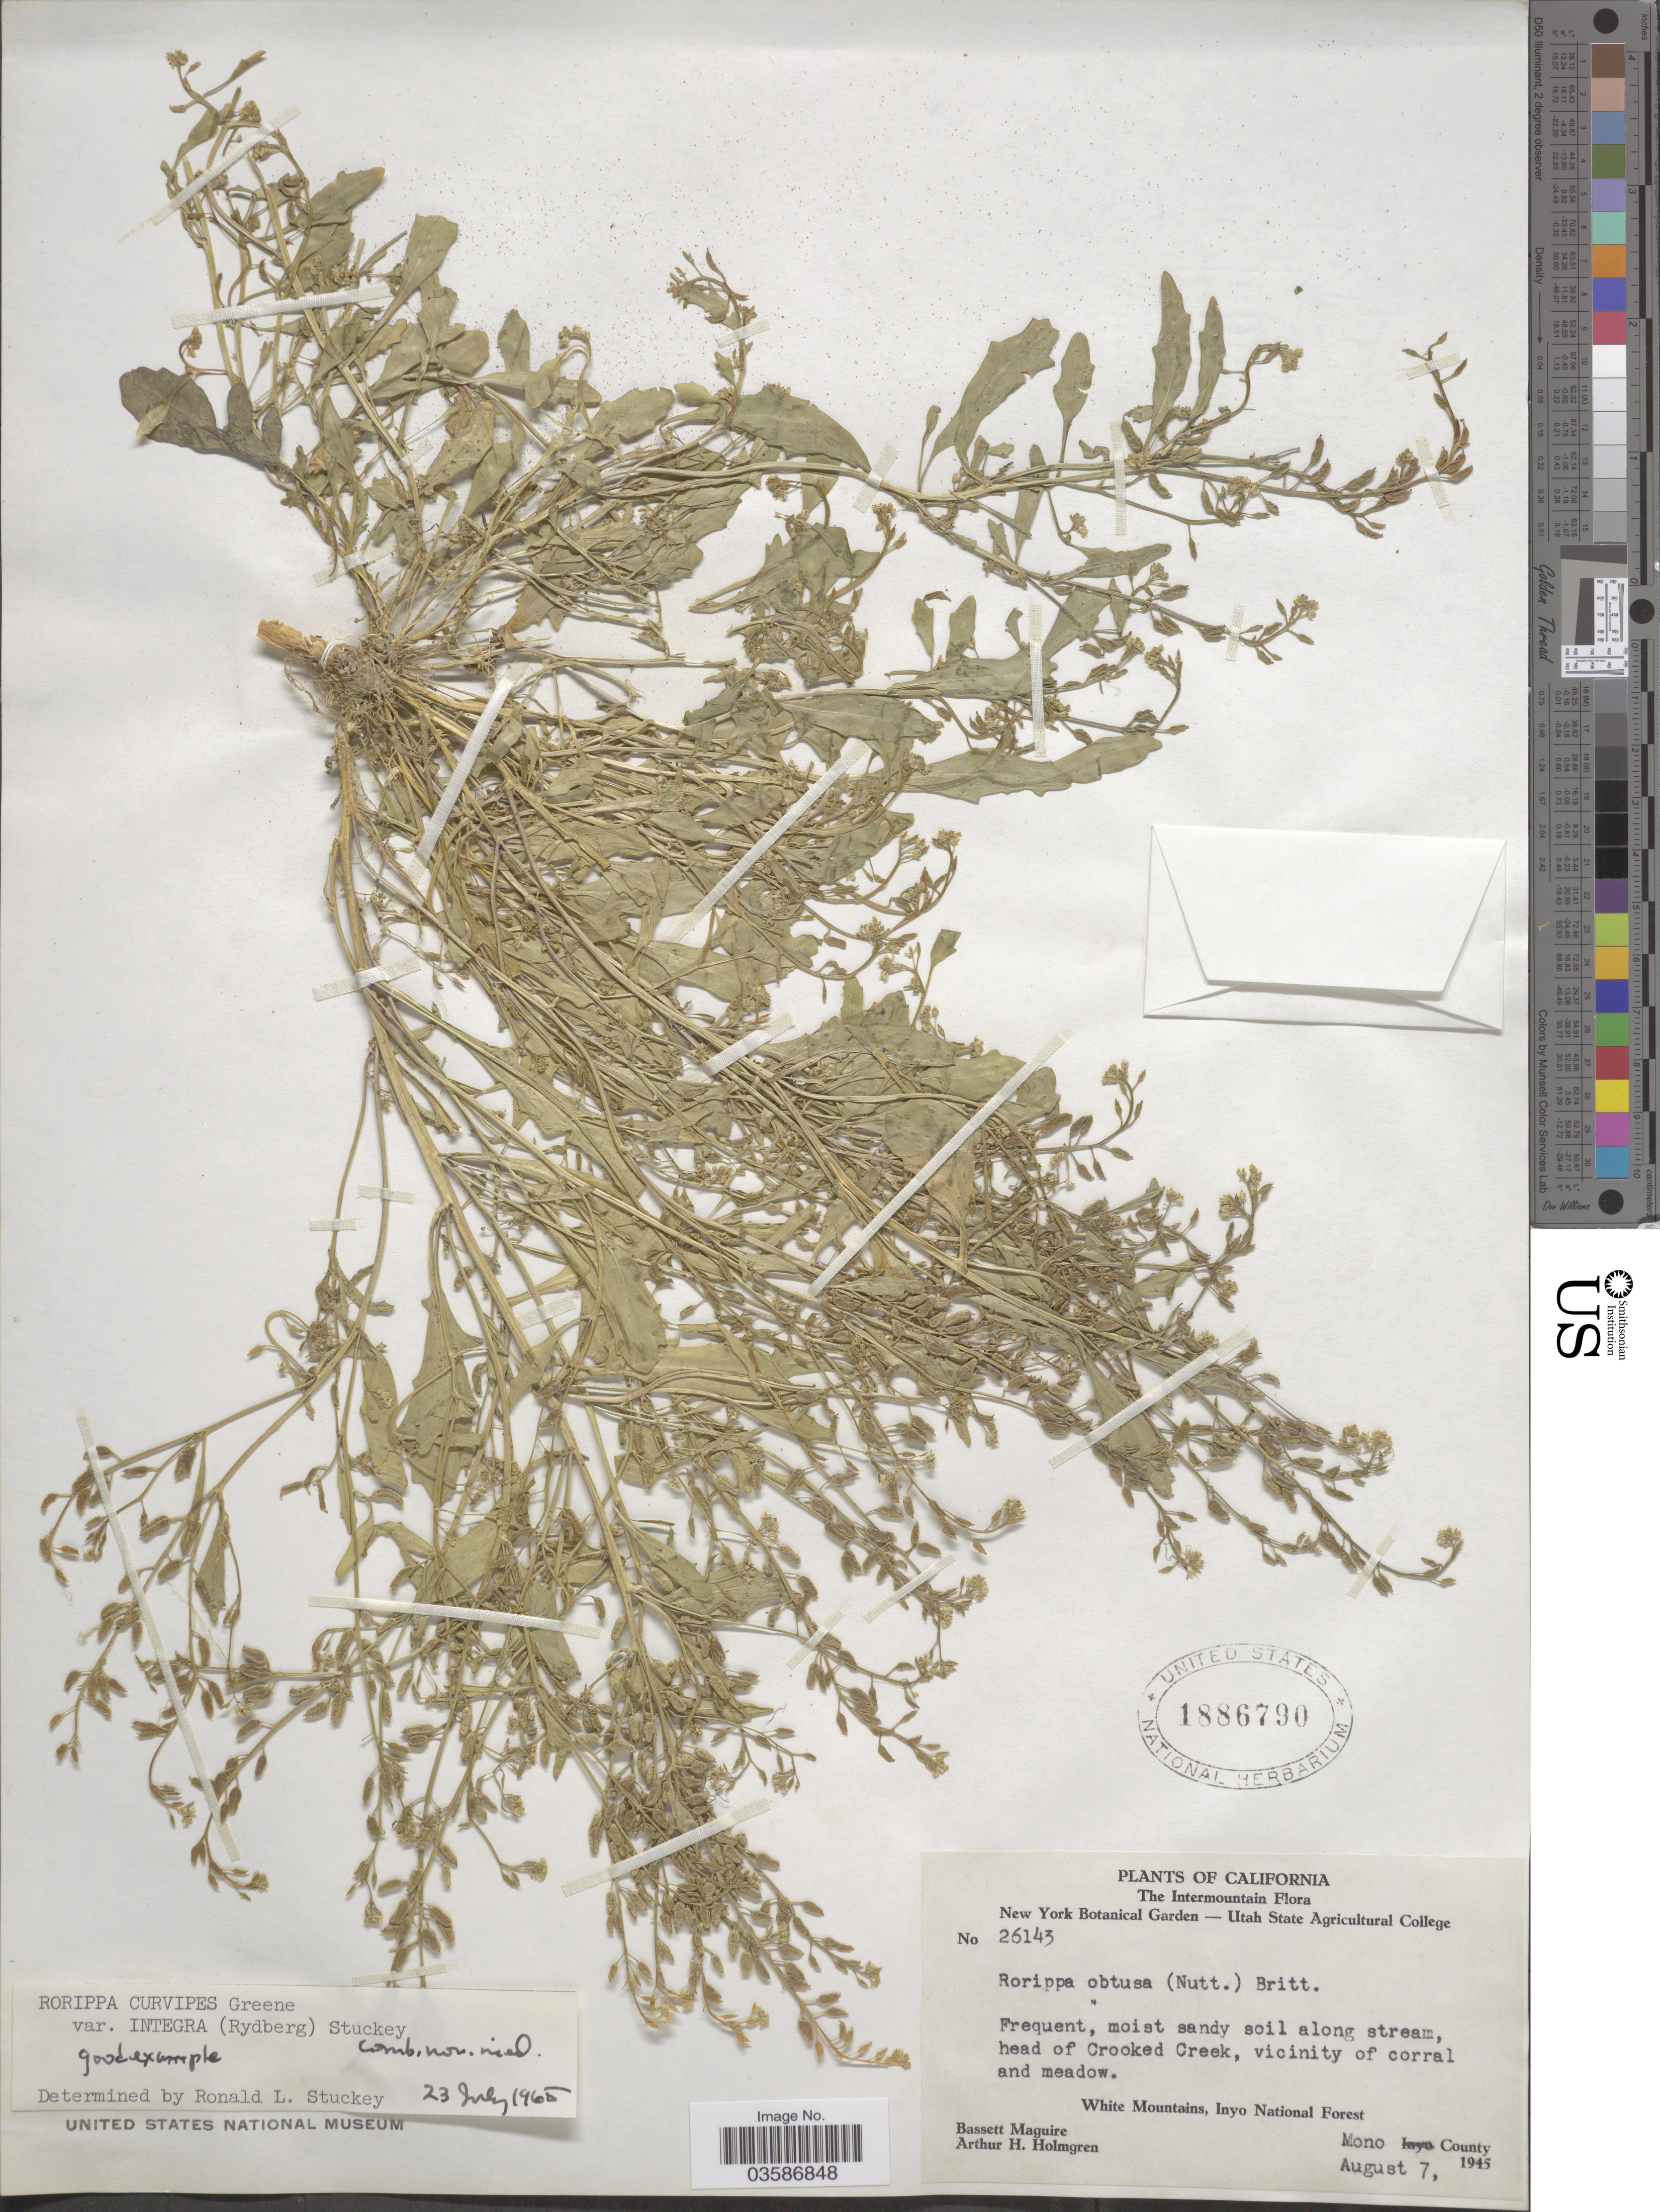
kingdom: Plantae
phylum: Tracheophyta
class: Magnoliopsida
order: Brassicales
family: Brassicaceae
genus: Rorippa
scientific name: Rorippa curvipes var. integra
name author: (Rydb.) Stuckey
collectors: B. Maguire & A. H. Holmgren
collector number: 26143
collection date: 1945-08-07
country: United States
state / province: California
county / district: Mono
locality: The Intermountain. Moist sandy soil along stream, head of Crooked Creek, vicinity of corral and meadow. White Mountains, Inyo National Forest. Mono County.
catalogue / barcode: US 1886790